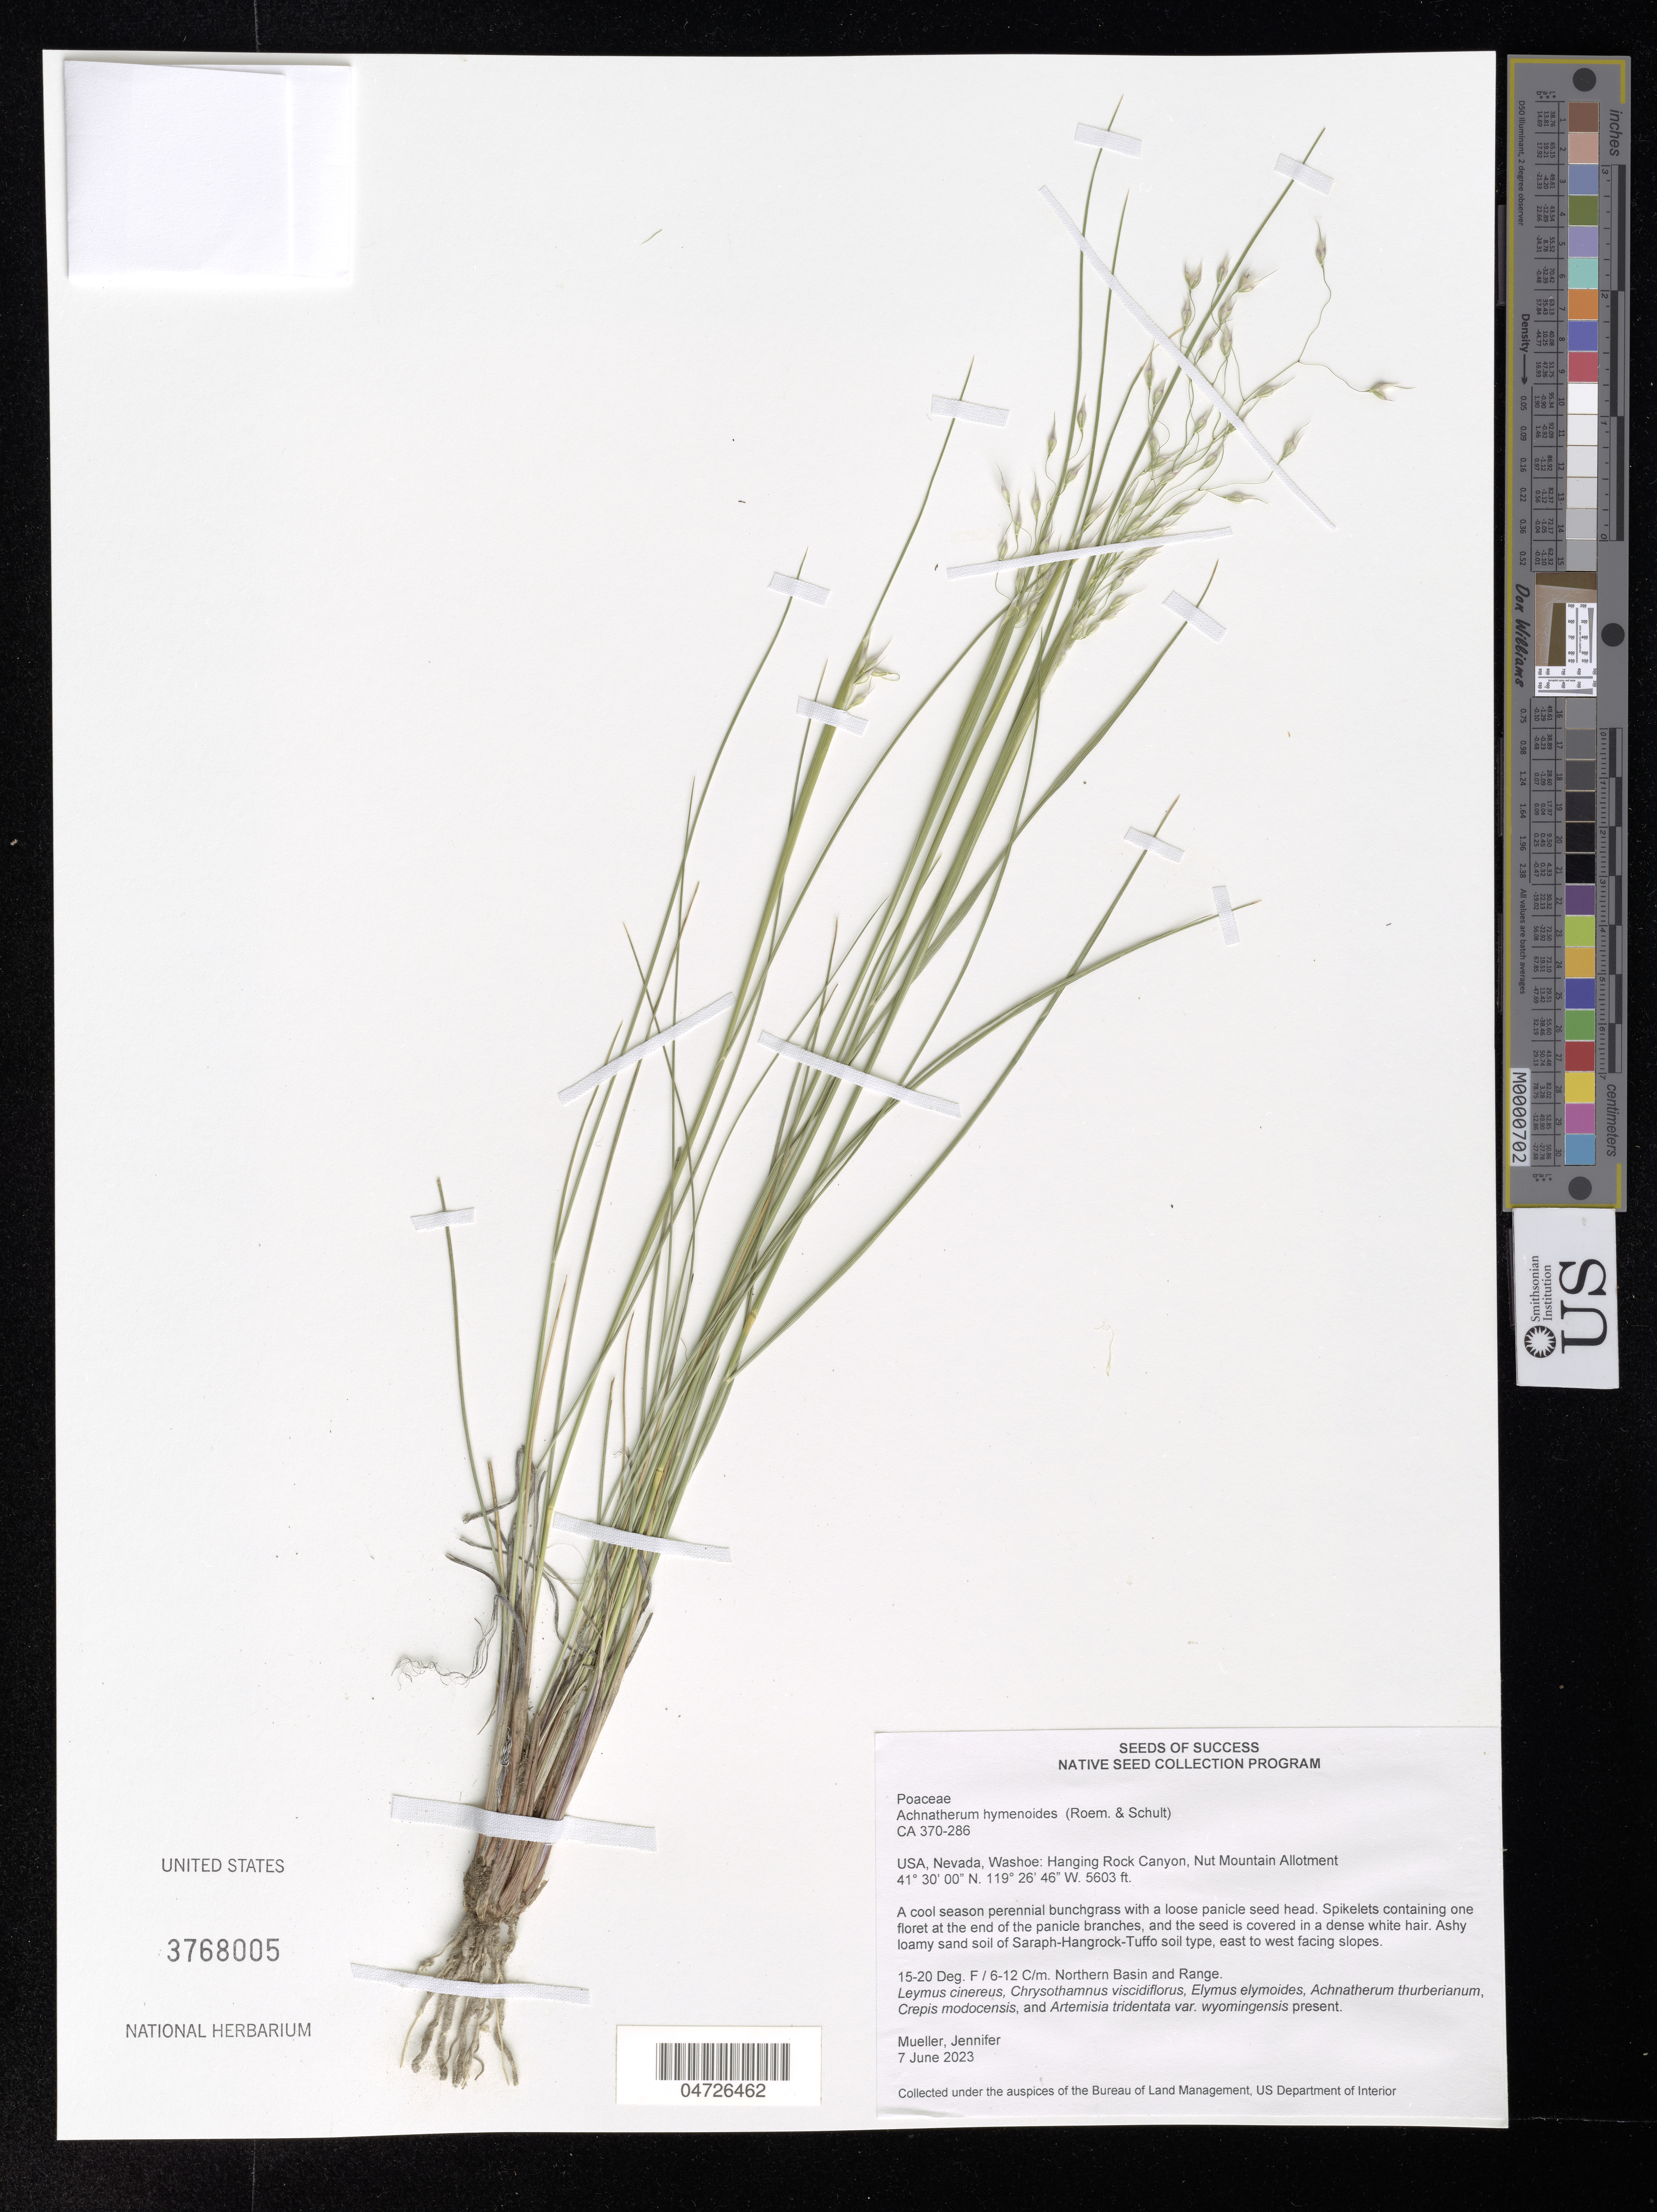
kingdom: Plantae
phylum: Tracheophyta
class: Liliopsida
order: Poales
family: Poaceae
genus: Achnatherum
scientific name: Achnatherum hymenoides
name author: (Roem. & Schult.) Barkworth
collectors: J. Mueller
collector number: CA 370-286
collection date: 2023-06-07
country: United States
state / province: Nevada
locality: Washoe: Hanging Rock Canyon, Nut Mountain Allotment.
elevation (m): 1708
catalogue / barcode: US 3768005